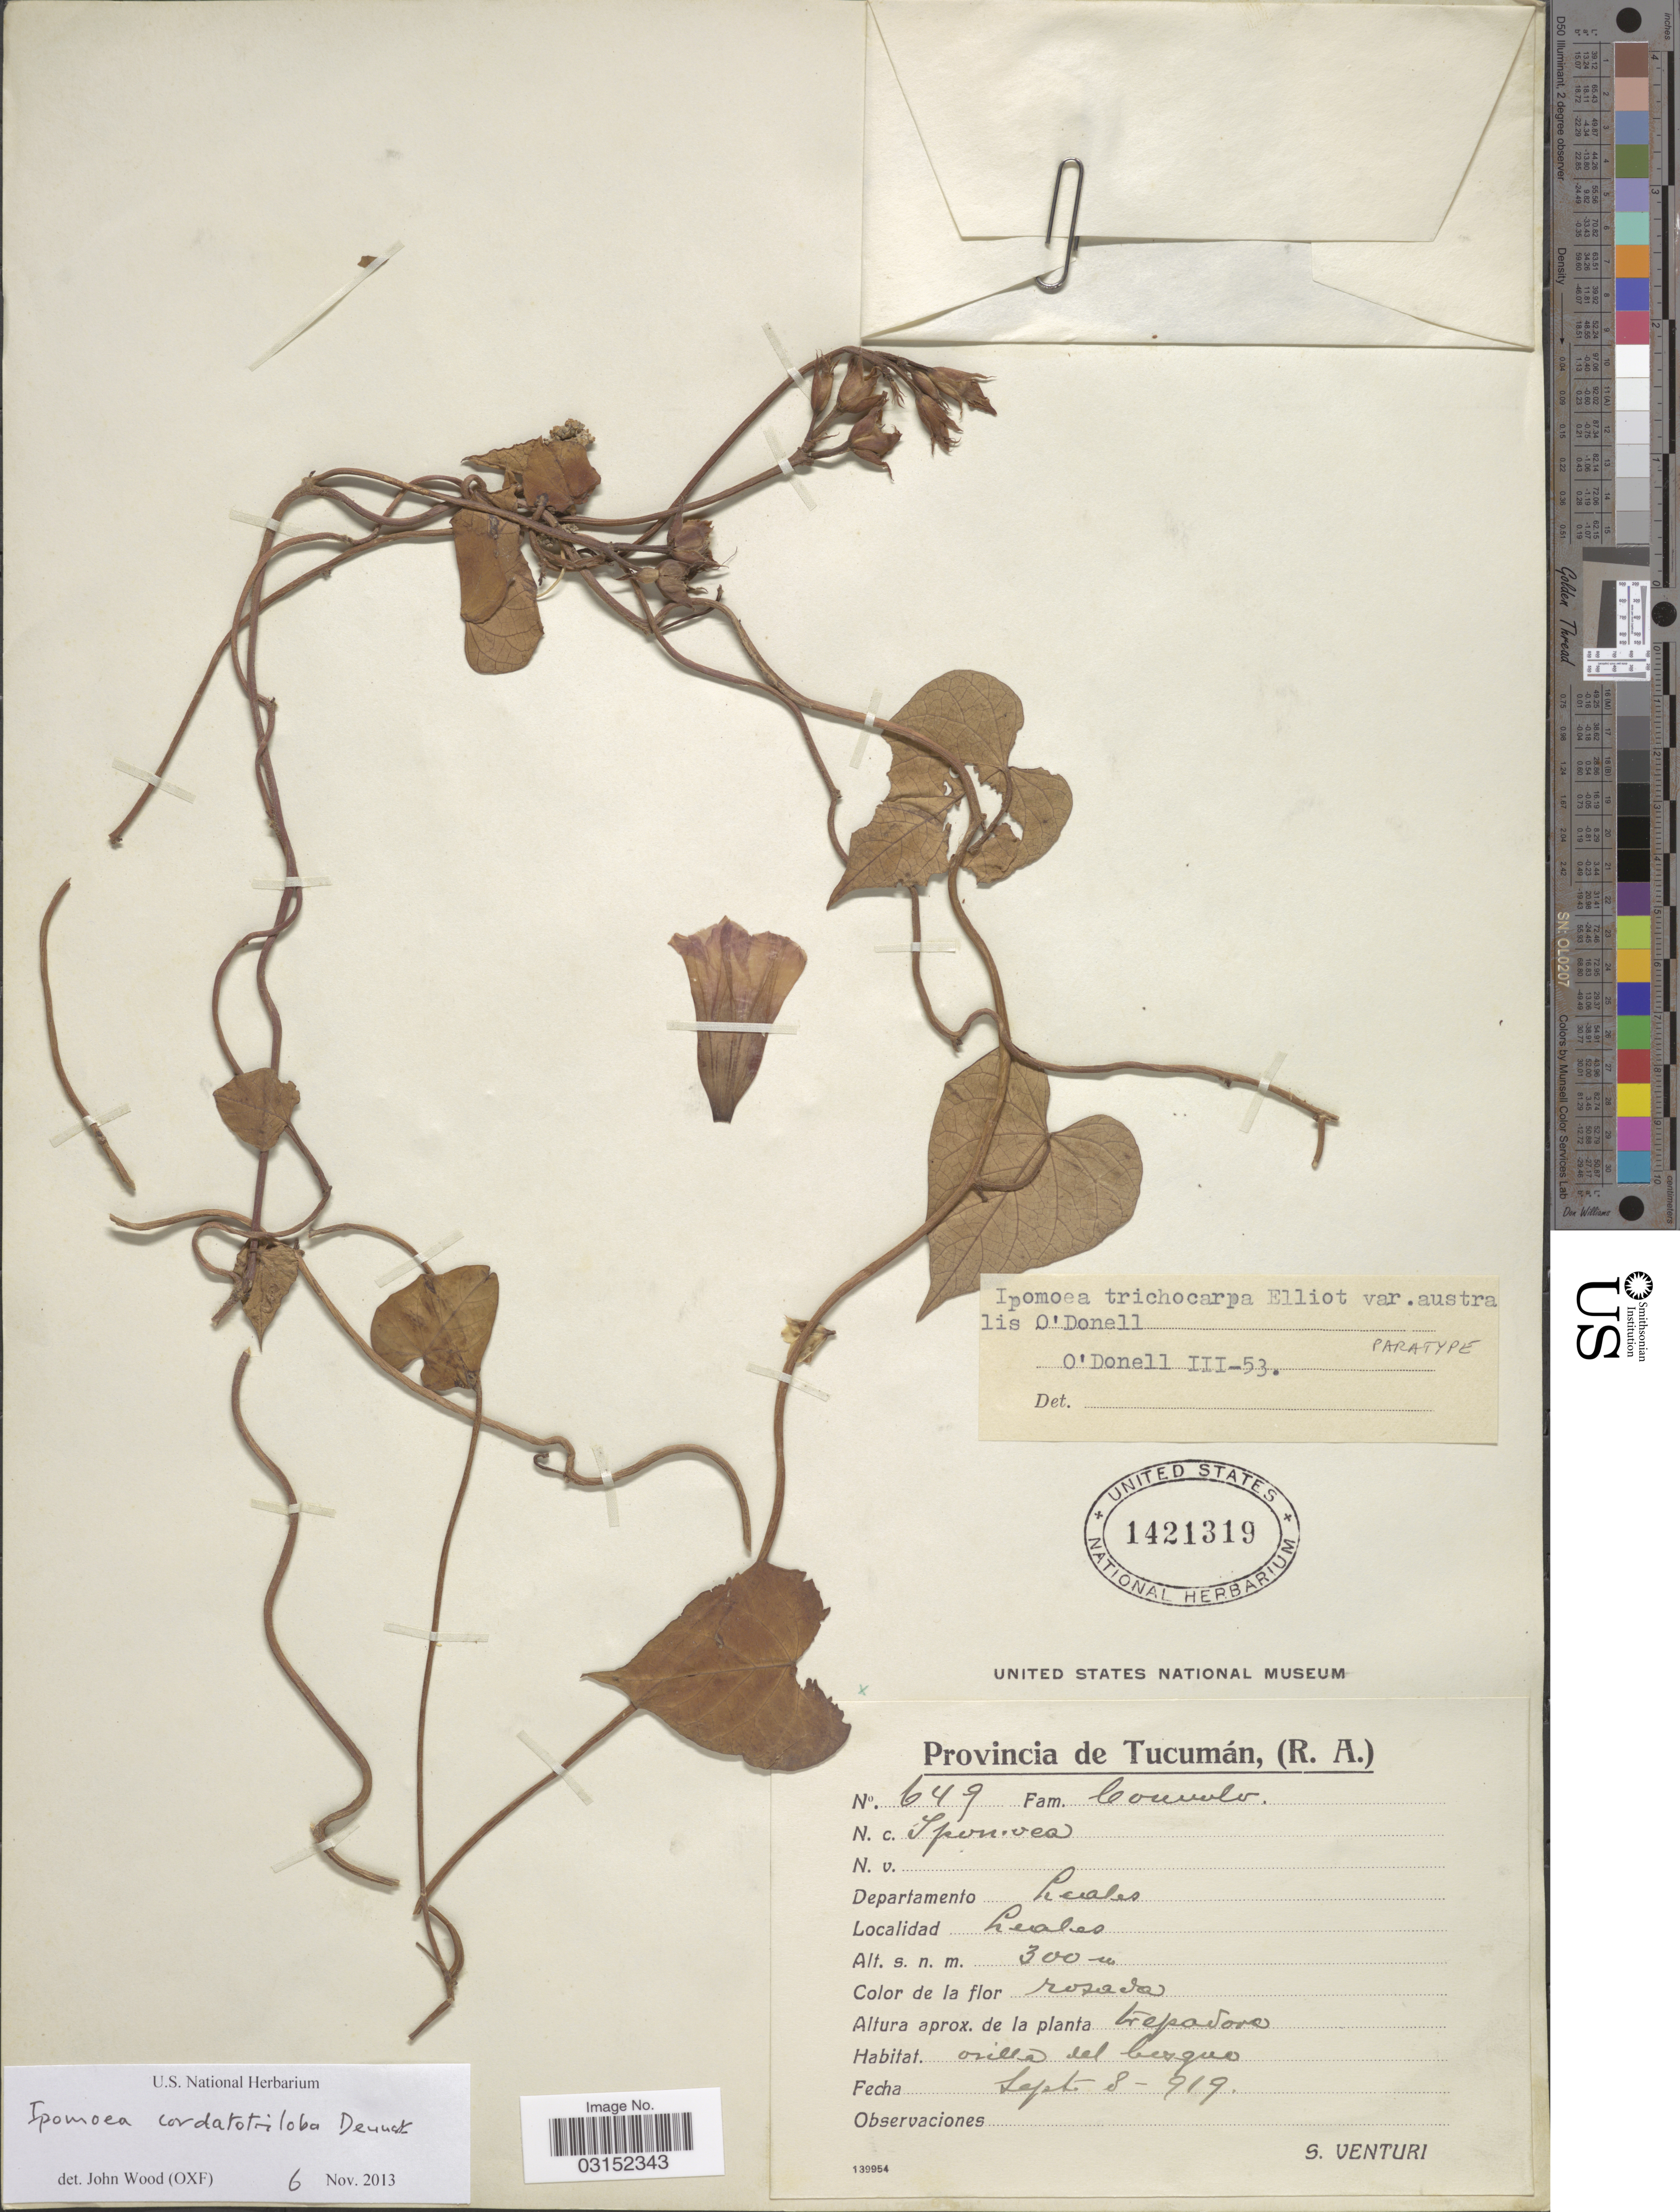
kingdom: Plantae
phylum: Tracheophyta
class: Magnoliopsida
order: Solanales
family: Convolvulaceae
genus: Ipomoea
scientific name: Ipomoea cordatotriloba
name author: Dennst.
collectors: S. Venturi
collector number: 649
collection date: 1919-09-08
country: Argentina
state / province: Tucuman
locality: Provincia de Tucumán, (R.A.) Departamento Leales, Leales.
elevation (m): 300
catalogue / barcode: US 1421319